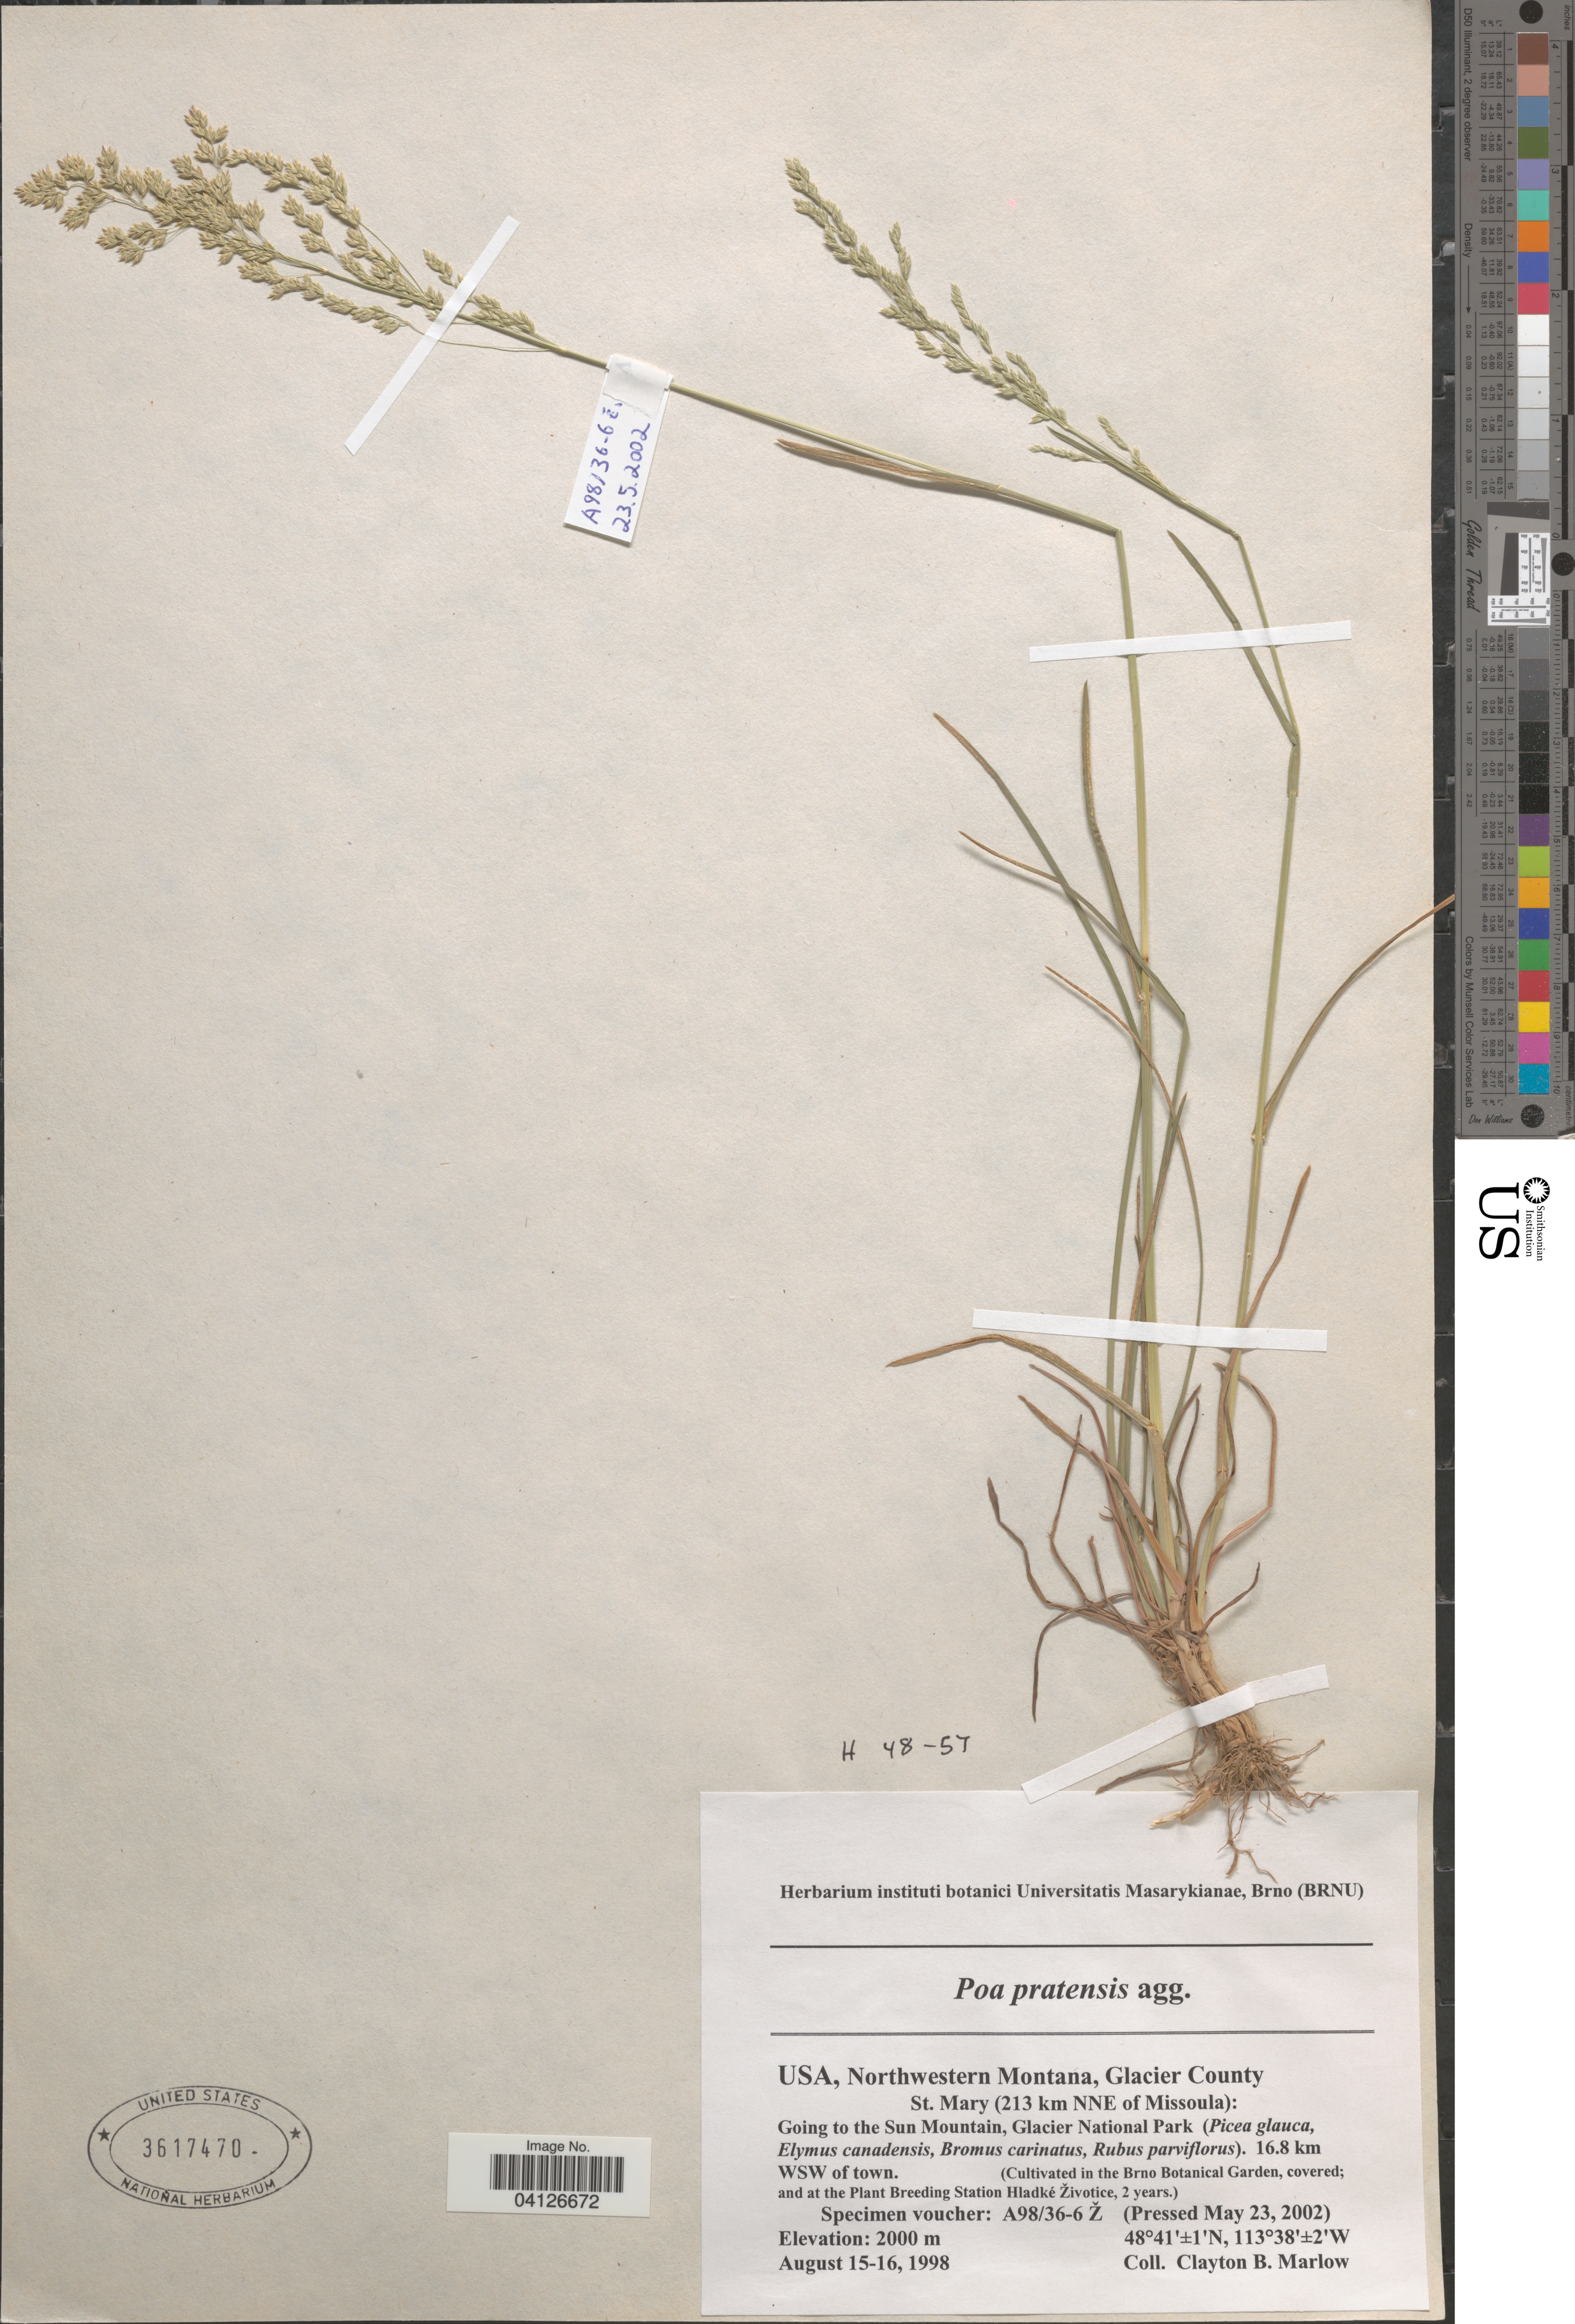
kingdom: Plantae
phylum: Tracheophyta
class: Liliopsida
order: Poales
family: Poaceae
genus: Poa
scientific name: Poa pratensis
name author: L.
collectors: Ex herb. instituti botanici Universitatis Masarykianae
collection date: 2002-05-23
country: Czechia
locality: (Cultivated in the Brno Botanical Garden, covered; and at the Plant Breeding Station Hladké Životice, 2 years.).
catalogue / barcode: US 3617470